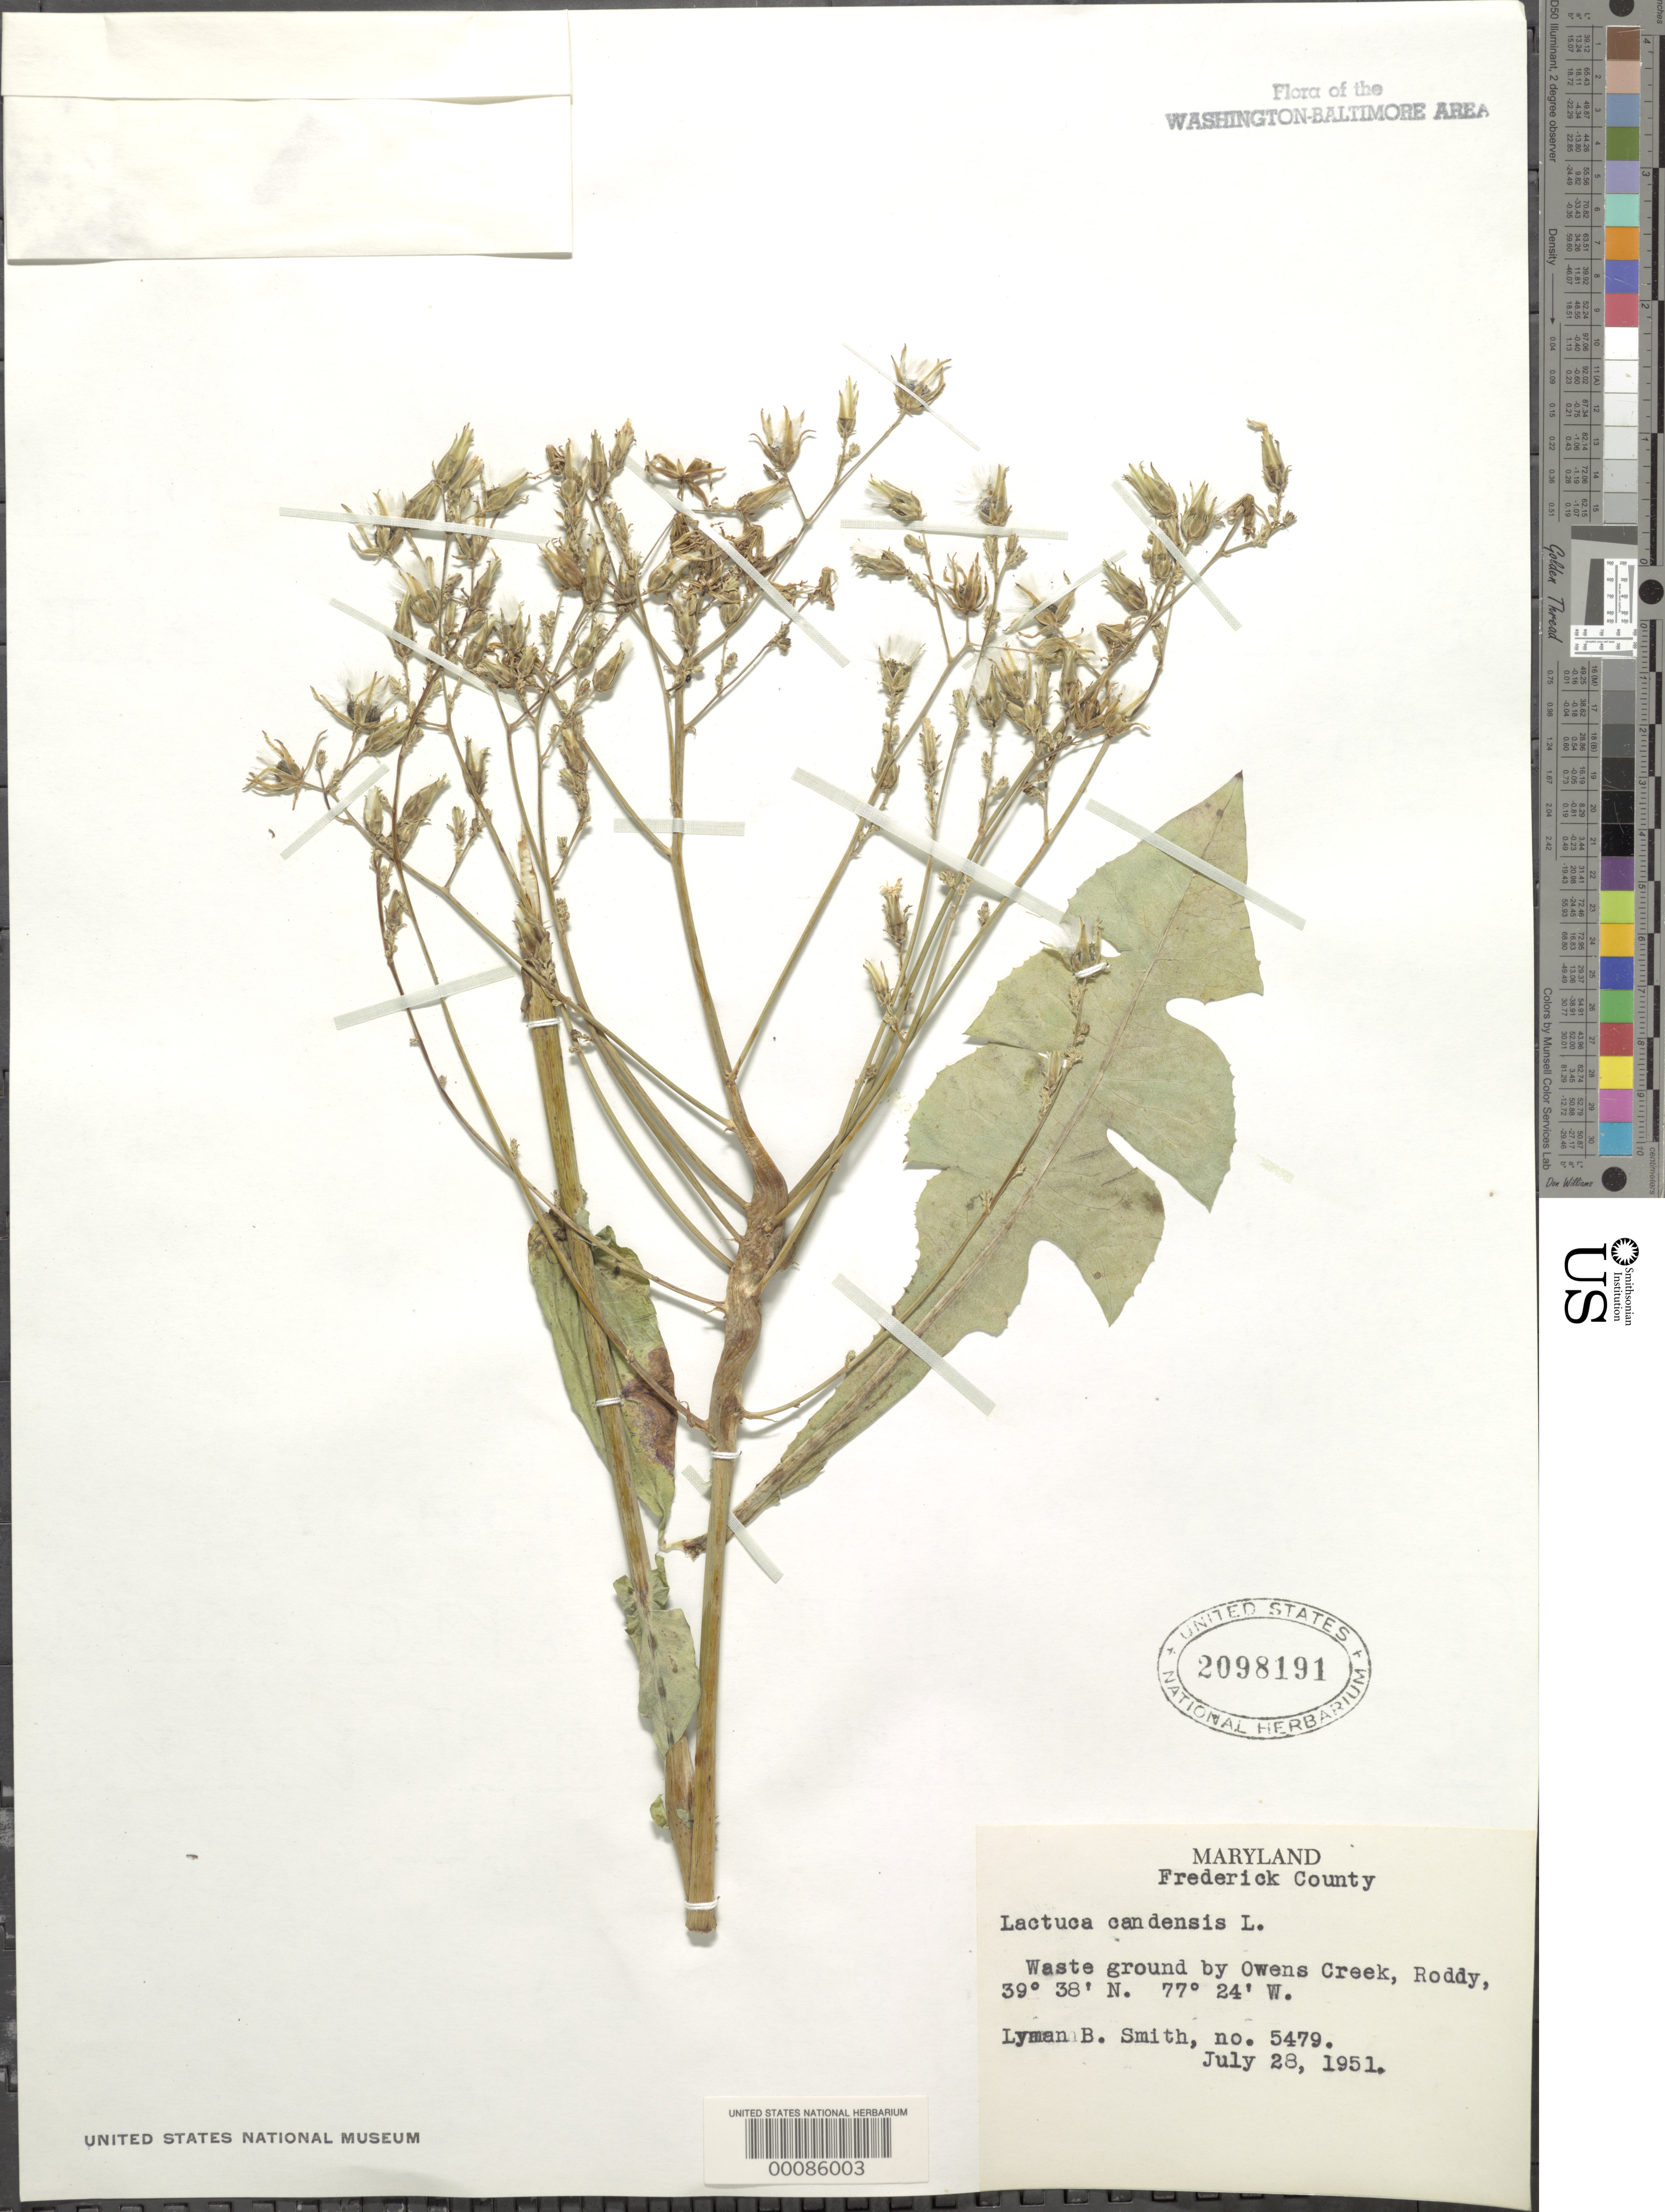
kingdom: Plantae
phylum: Tracheophyta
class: Magnoliopsida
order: Asterales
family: Asteraceae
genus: Lactuca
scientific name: Lactuca canadensis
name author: L.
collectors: L. Smith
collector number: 5479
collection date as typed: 28 Jul 1951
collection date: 1951-07-28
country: United States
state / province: Maryland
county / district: Frederick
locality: Owens Creek Roddy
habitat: Waste ground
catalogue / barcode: US 2098191